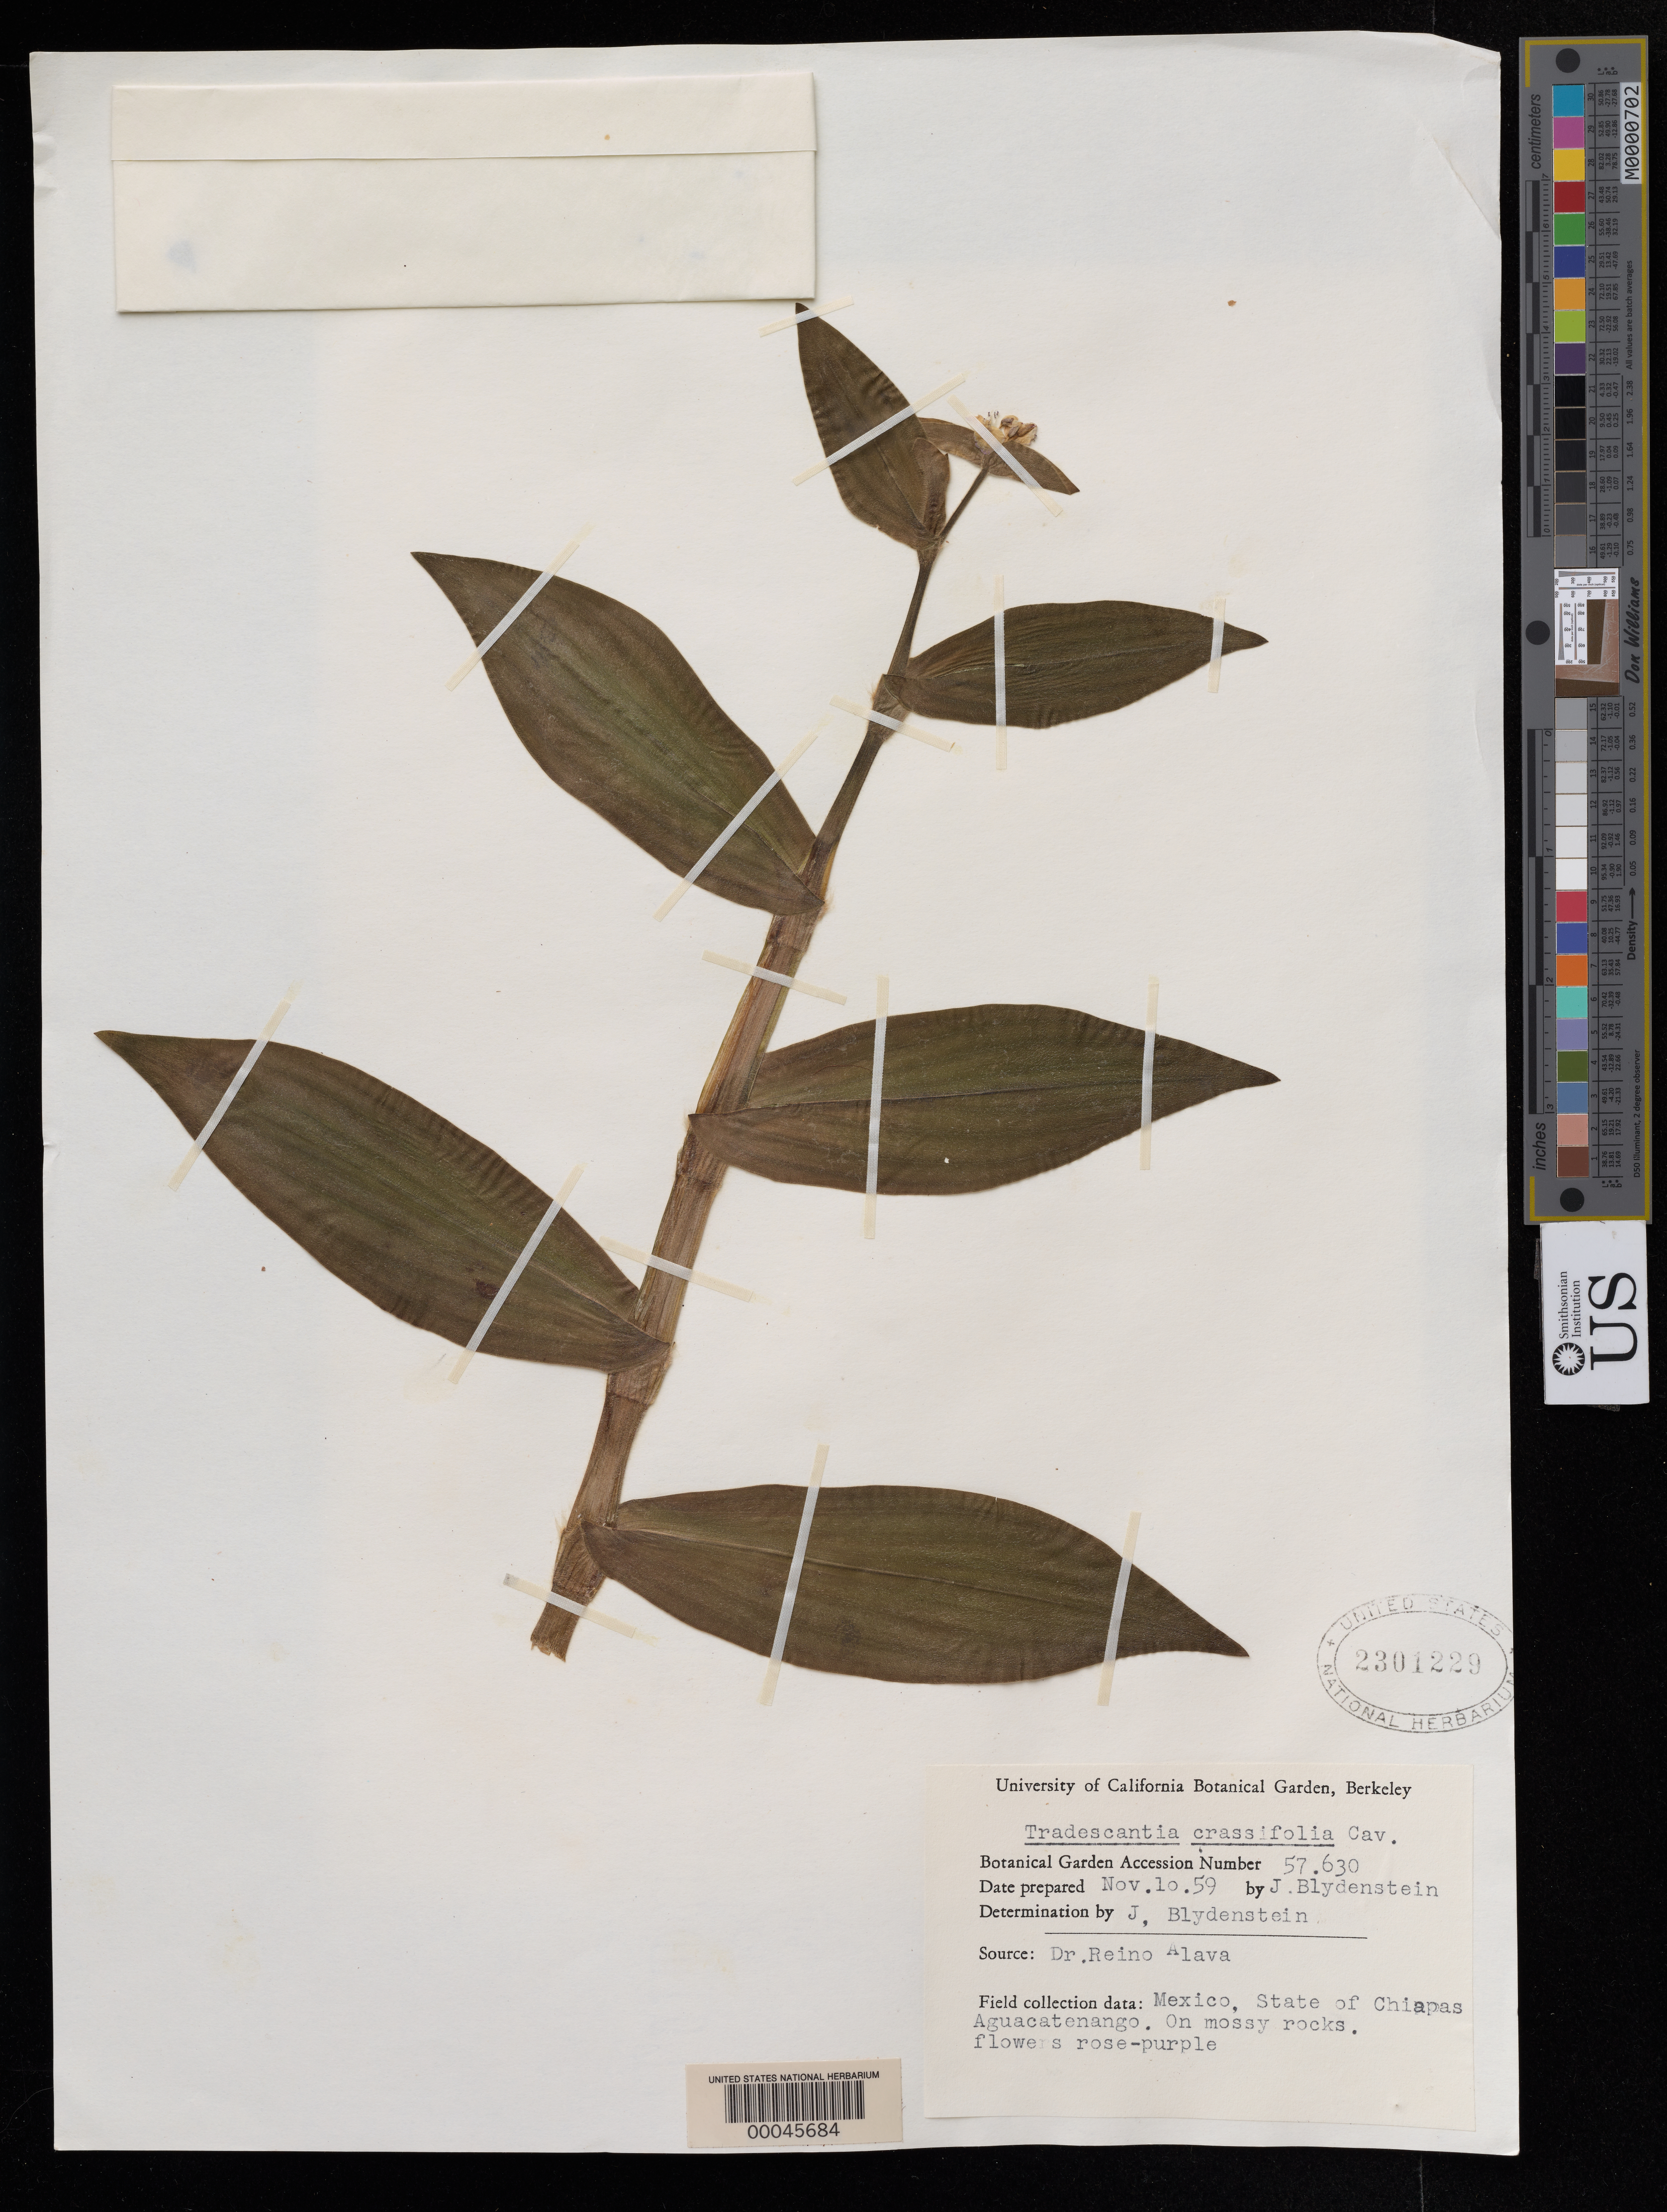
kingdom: Plantae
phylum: Tracheophyta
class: Liliopsida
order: Commelinales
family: Commelinaceae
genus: Tradescantia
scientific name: Tradescantia sp.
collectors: R. Alava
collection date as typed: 10 Nov 1959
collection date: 1959-11-10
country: Mexico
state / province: Chiapas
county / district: Venustiano Carranza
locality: Aguacatenango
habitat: Mossy rocks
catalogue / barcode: US 2301229